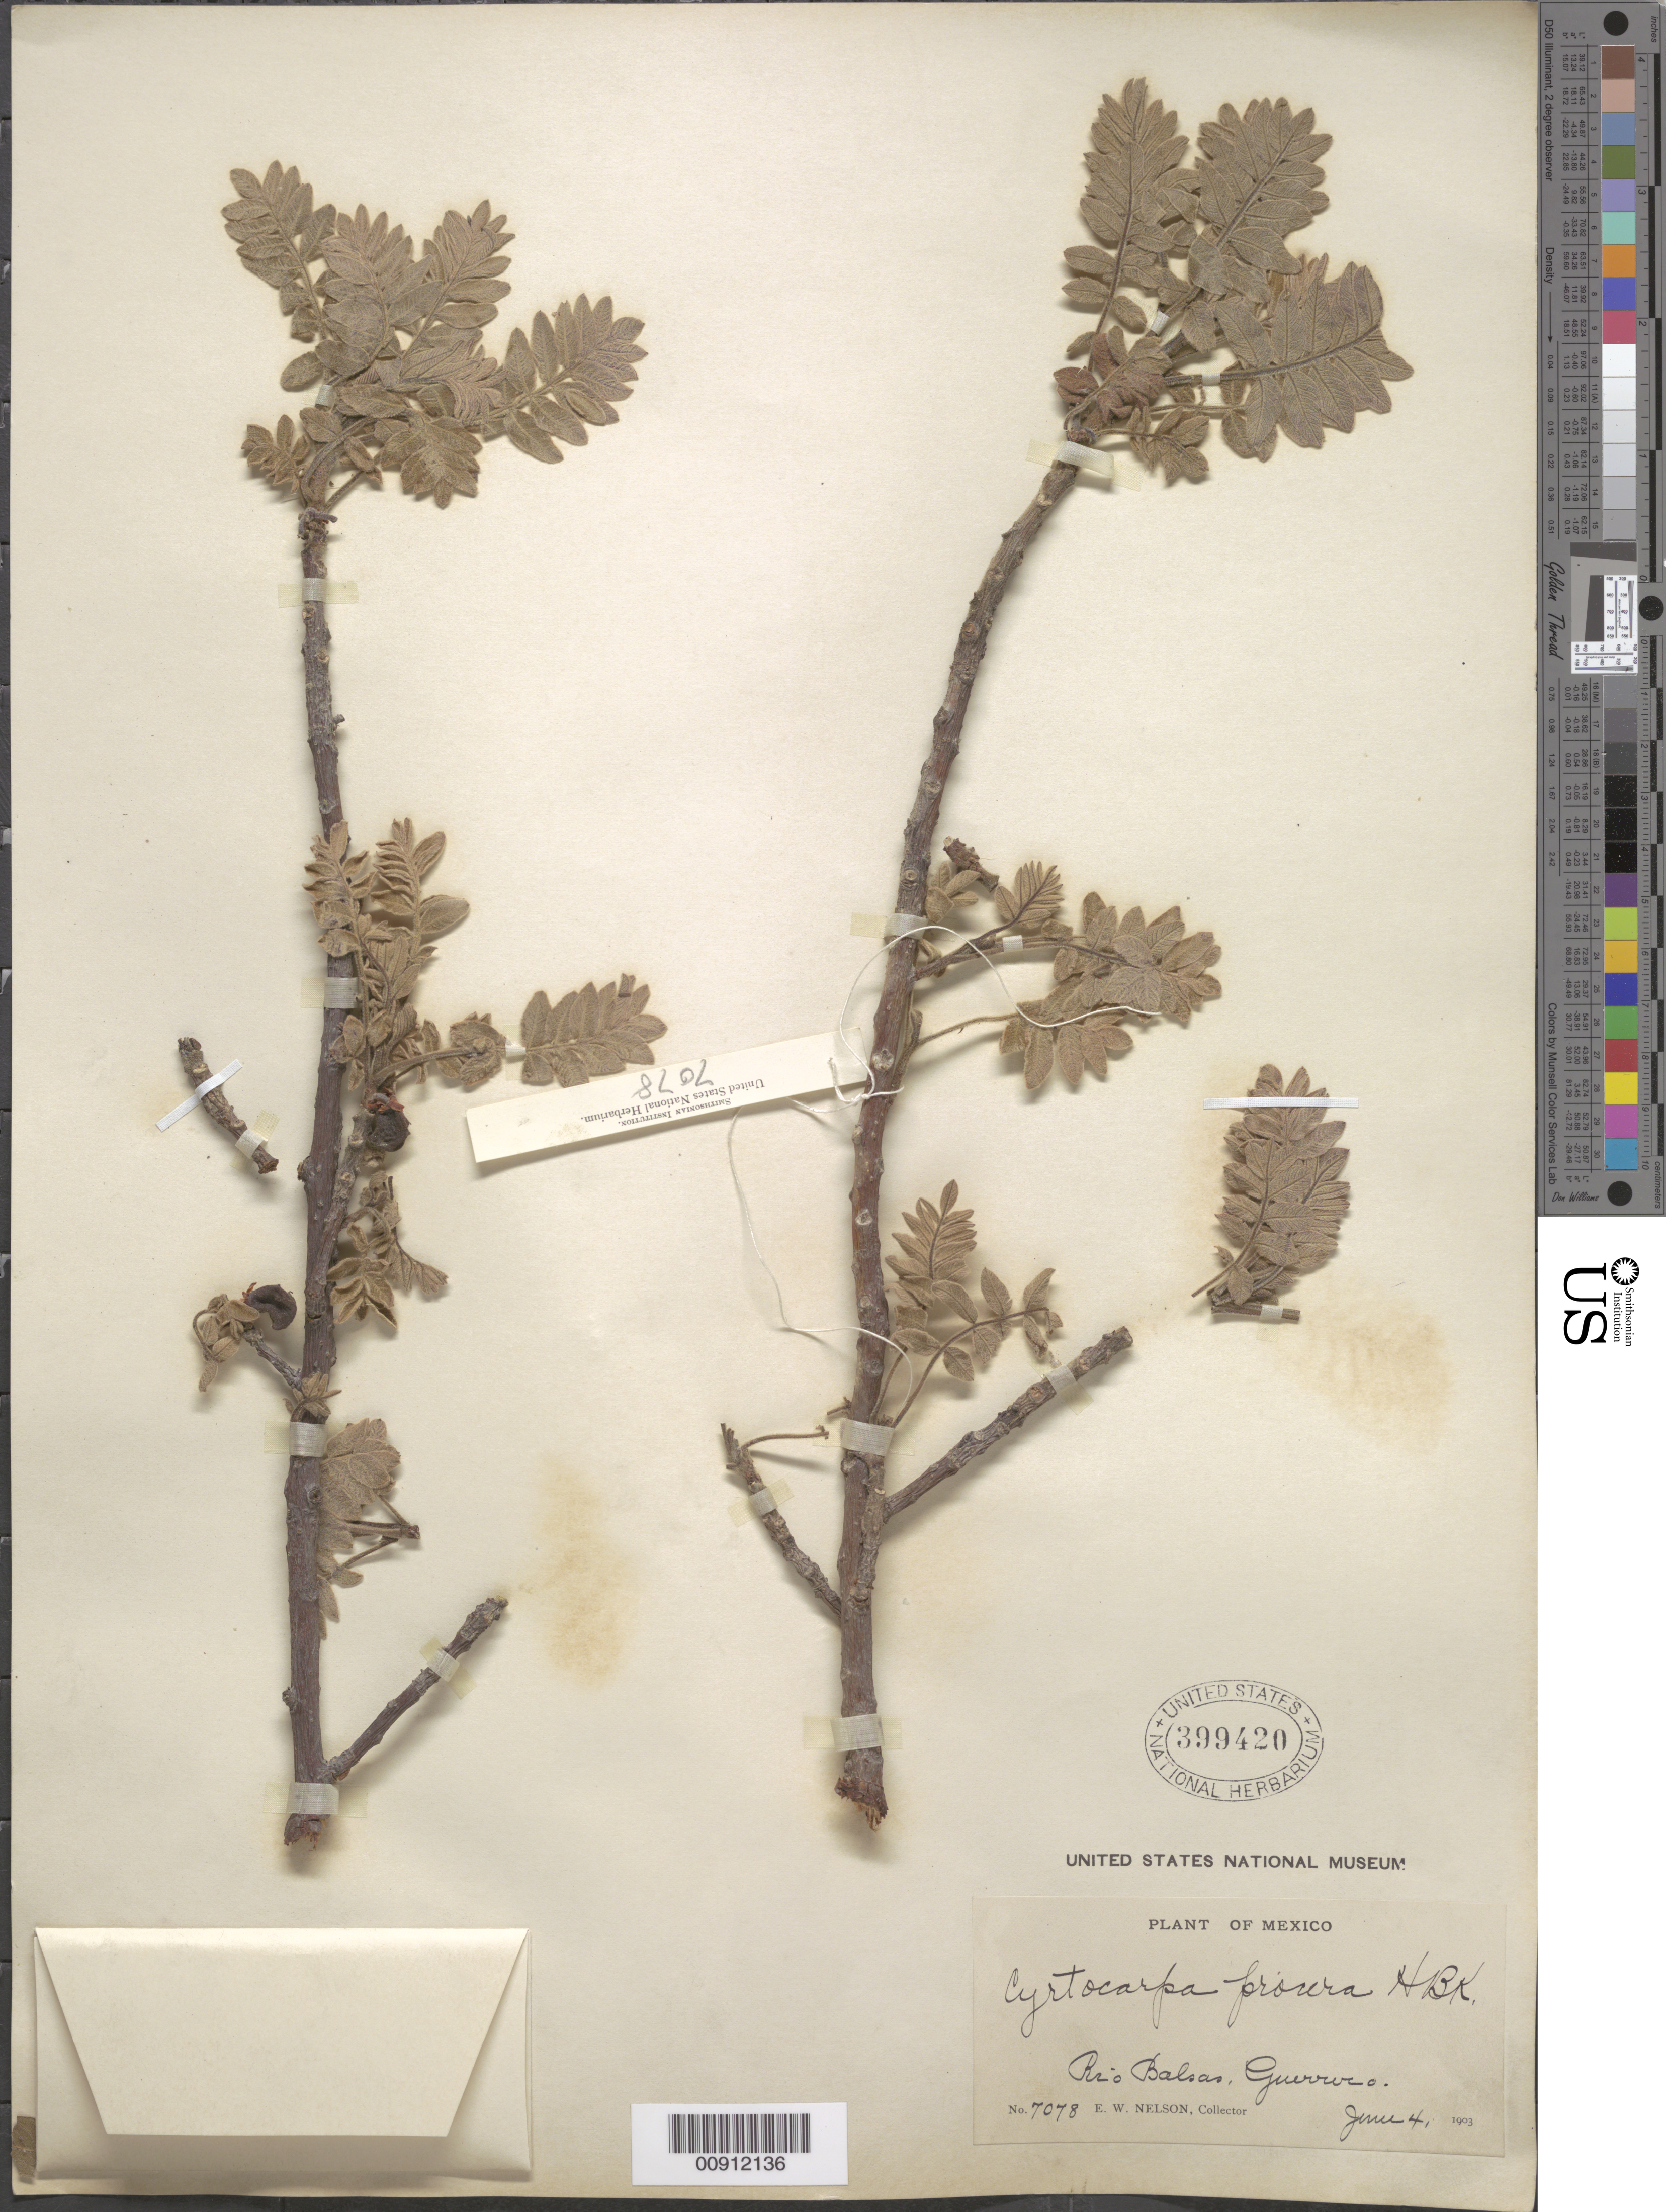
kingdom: Plantae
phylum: Tracheophyta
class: Magnoliopsida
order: Sapindales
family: Anacardiaceae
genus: Cyrtocarpa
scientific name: Cyrtocarpa procera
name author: Kunth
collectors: E. W. Nelson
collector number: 7078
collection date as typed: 04 Jun 1903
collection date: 1903-06-04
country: Mexico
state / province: Guerrero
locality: Río Balsas, Guerrero.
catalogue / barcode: US 399420